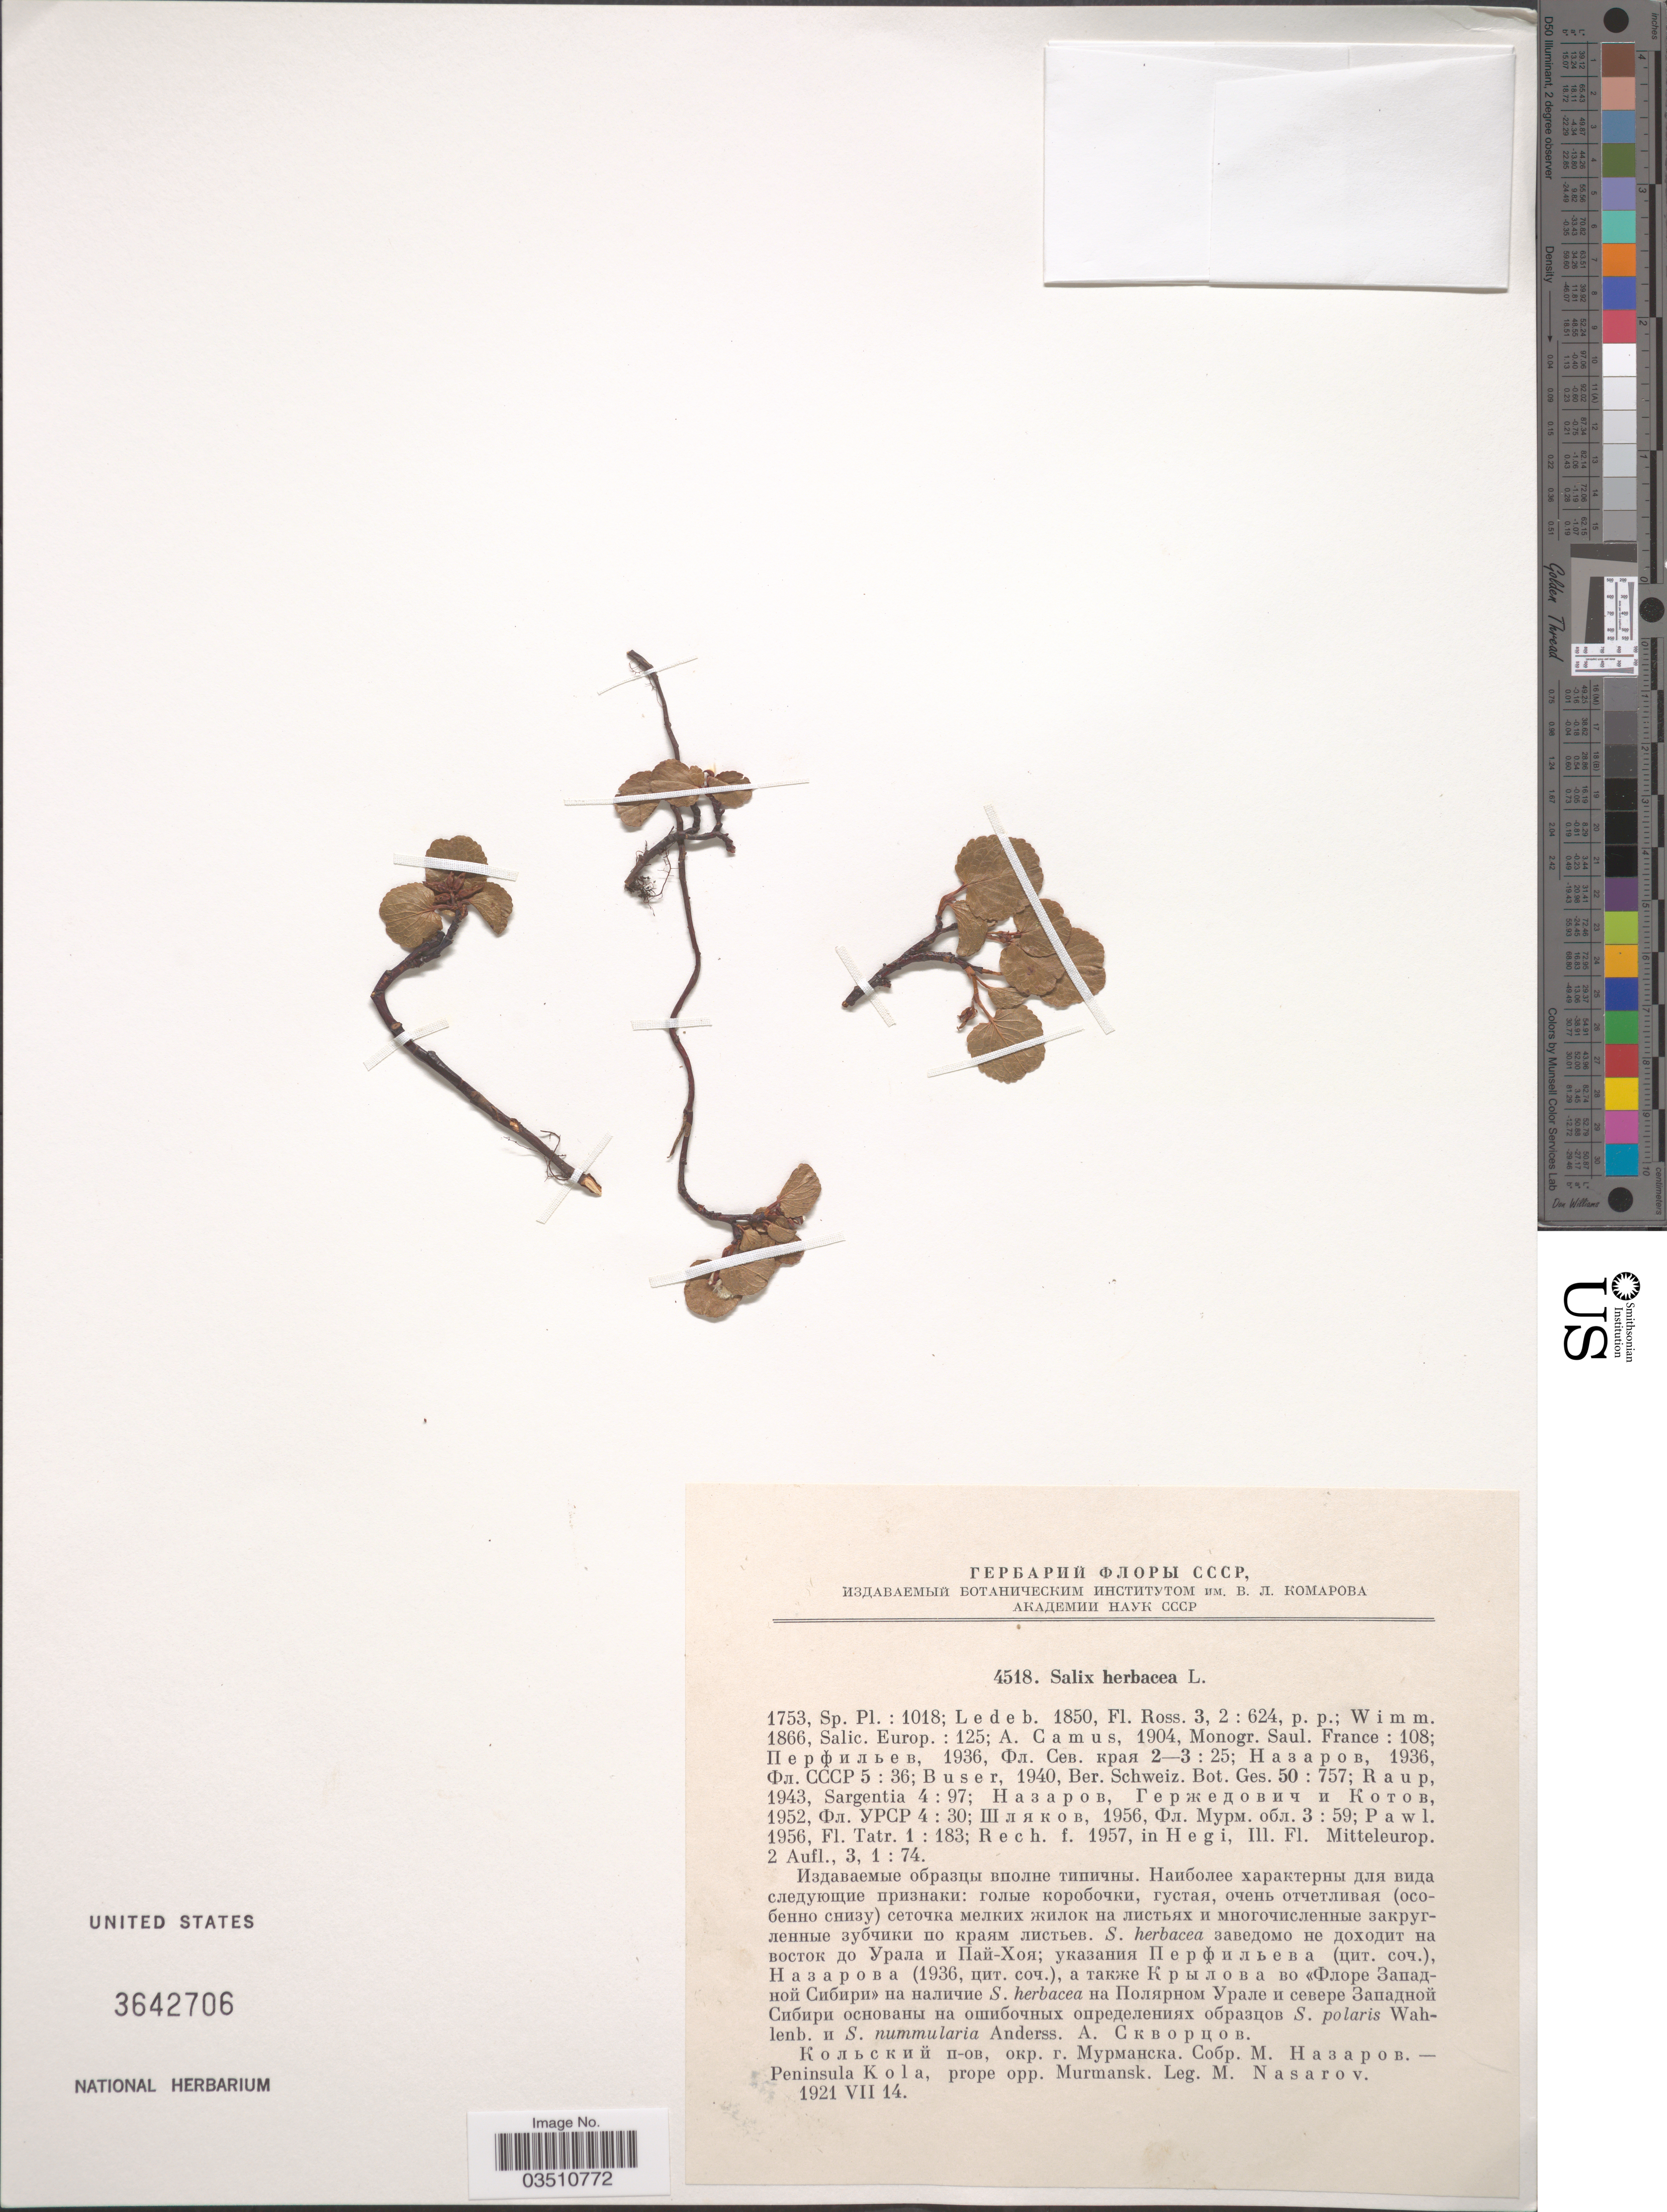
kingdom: Plantae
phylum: Tracheophyta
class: Magnoliopsida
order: Malpighiales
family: Salicaceae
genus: Salix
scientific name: Salix herbacea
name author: L.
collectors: M. Nasarov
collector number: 4518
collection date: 1921-07-14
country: Russian Federation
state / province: Murmansk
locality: Peninsula Kola, prope opp. Murmansk.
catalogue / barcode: US 3642706